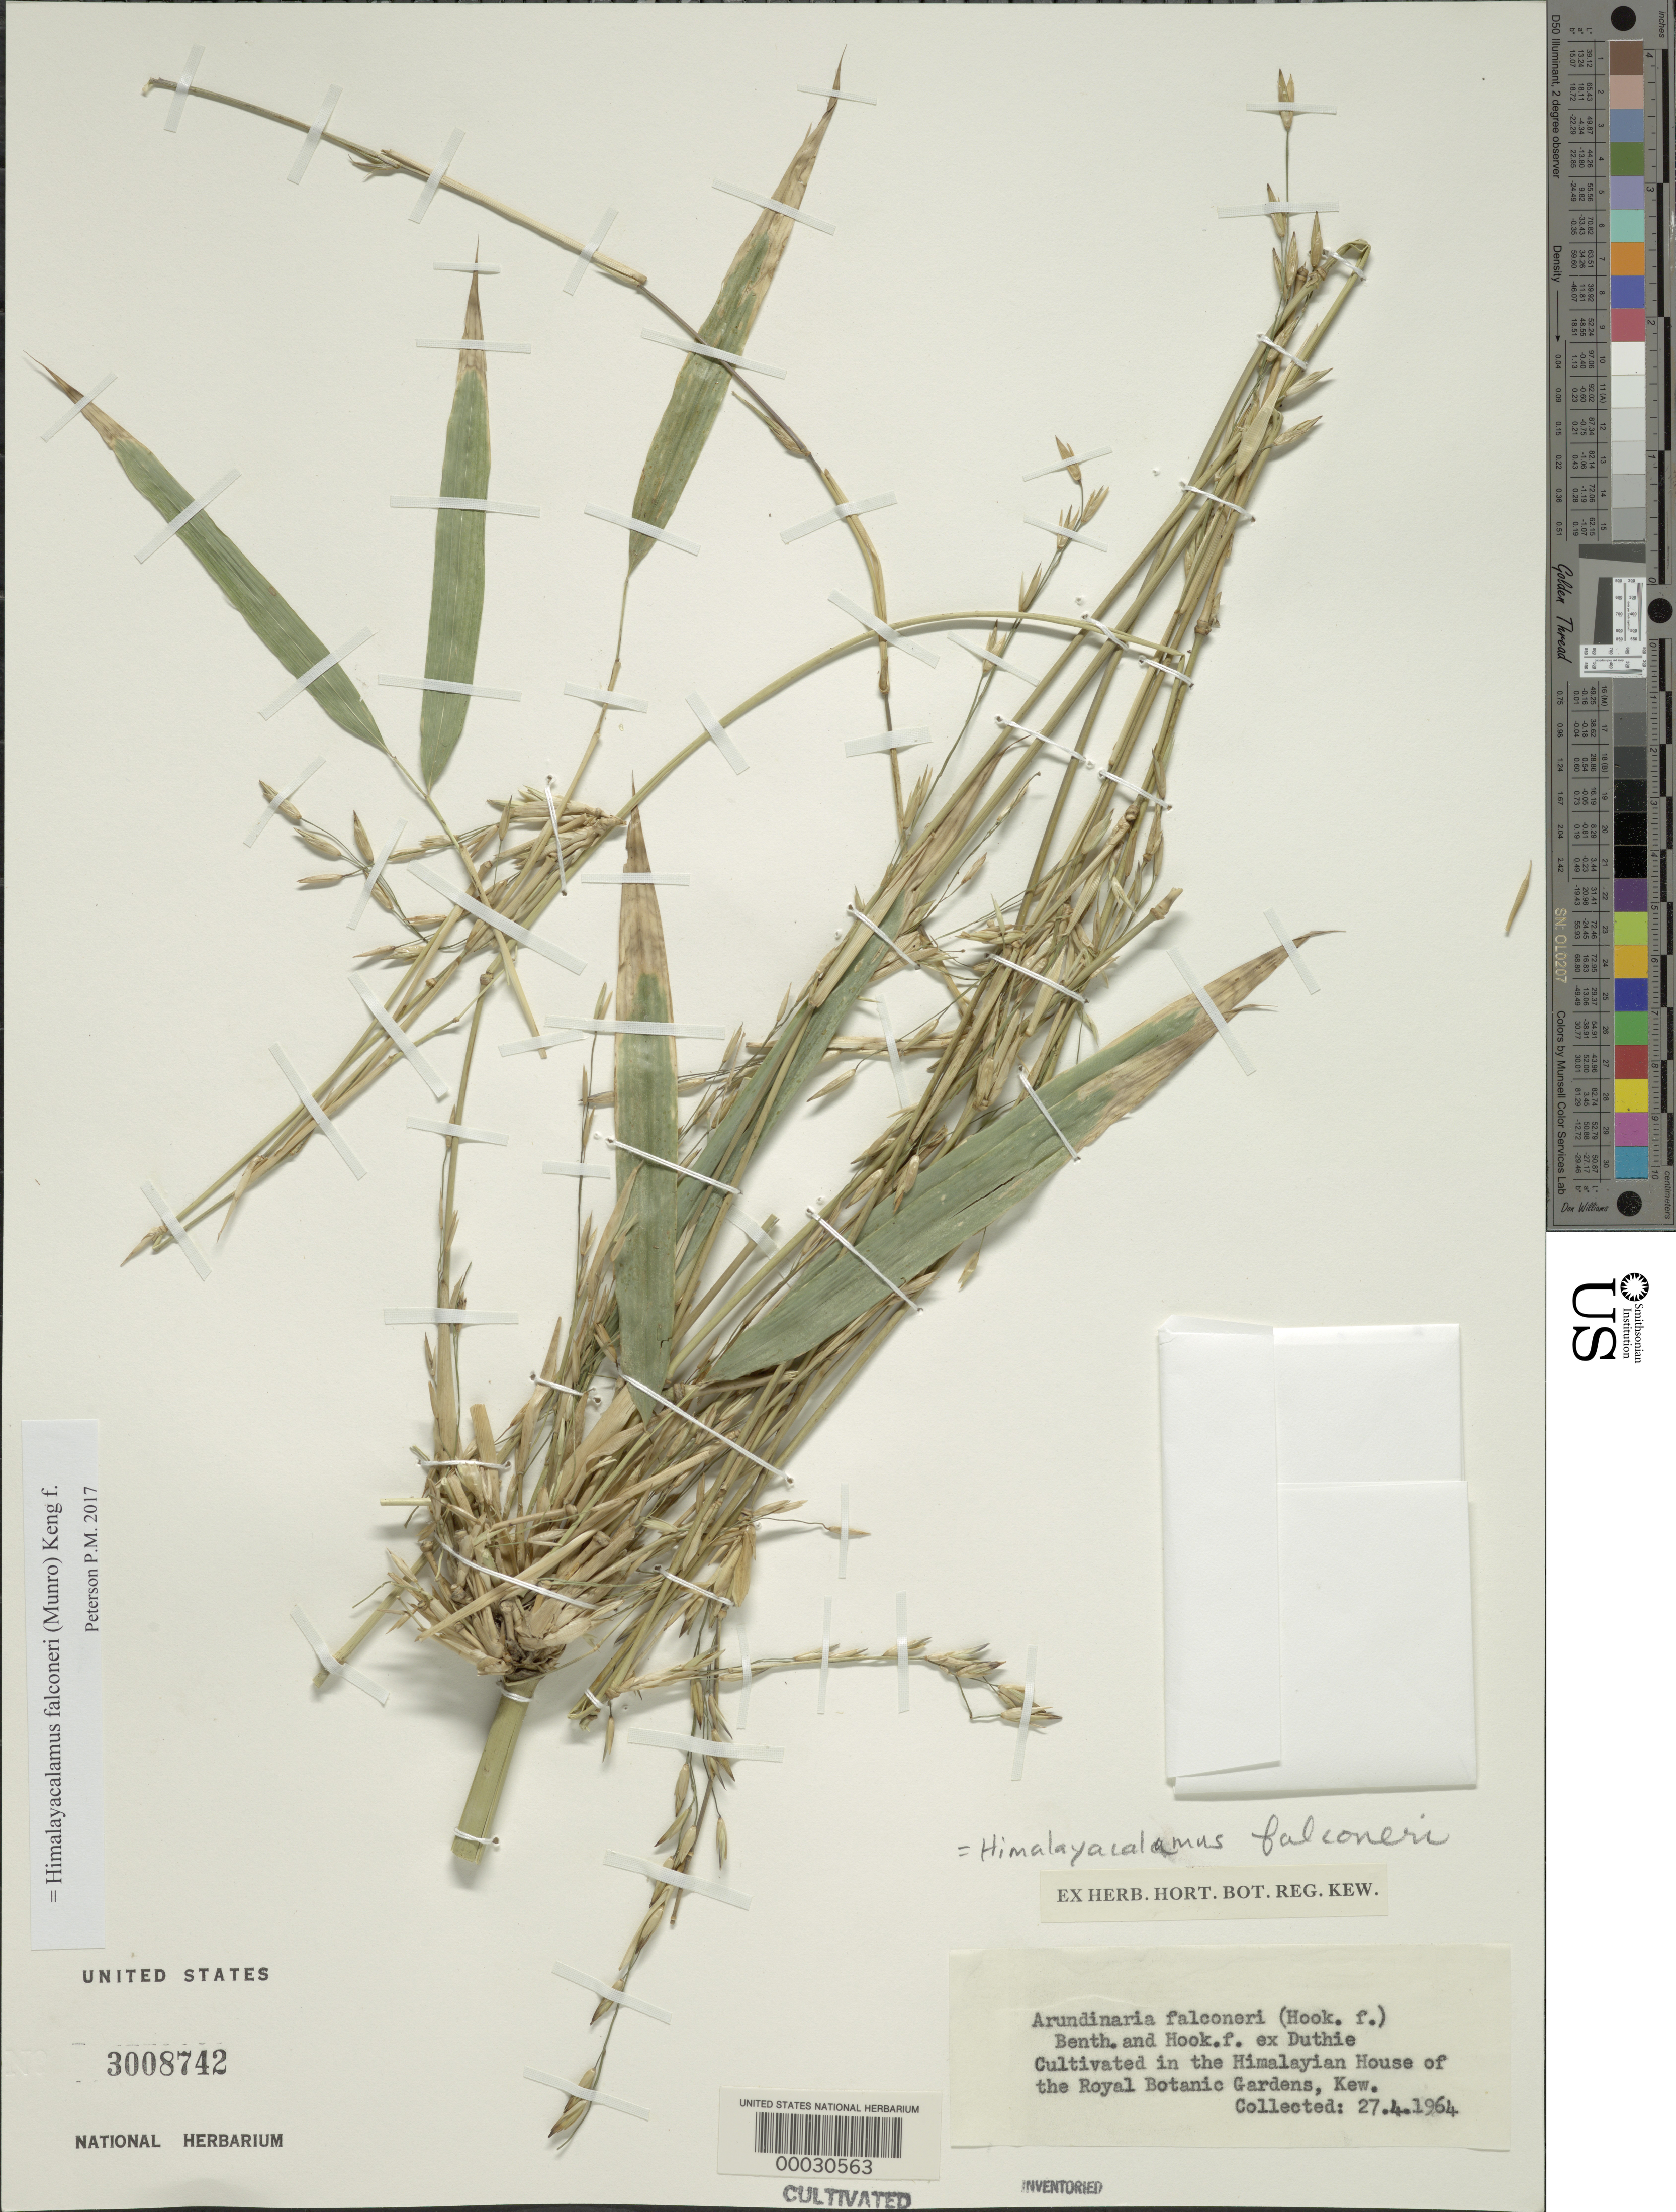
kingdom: Plantae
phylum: Tracheophyta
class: Liliopsida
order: Poales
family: Poaceae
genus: Himalayacalamus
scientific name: Himalayacalamus falconeri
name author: (Munro) Keng f.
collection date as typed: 27 Apr 1964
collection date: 1964-04-27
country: United Kingdom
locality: Himalayian house, royal botanical gardens - kew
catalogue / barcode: US 3008742